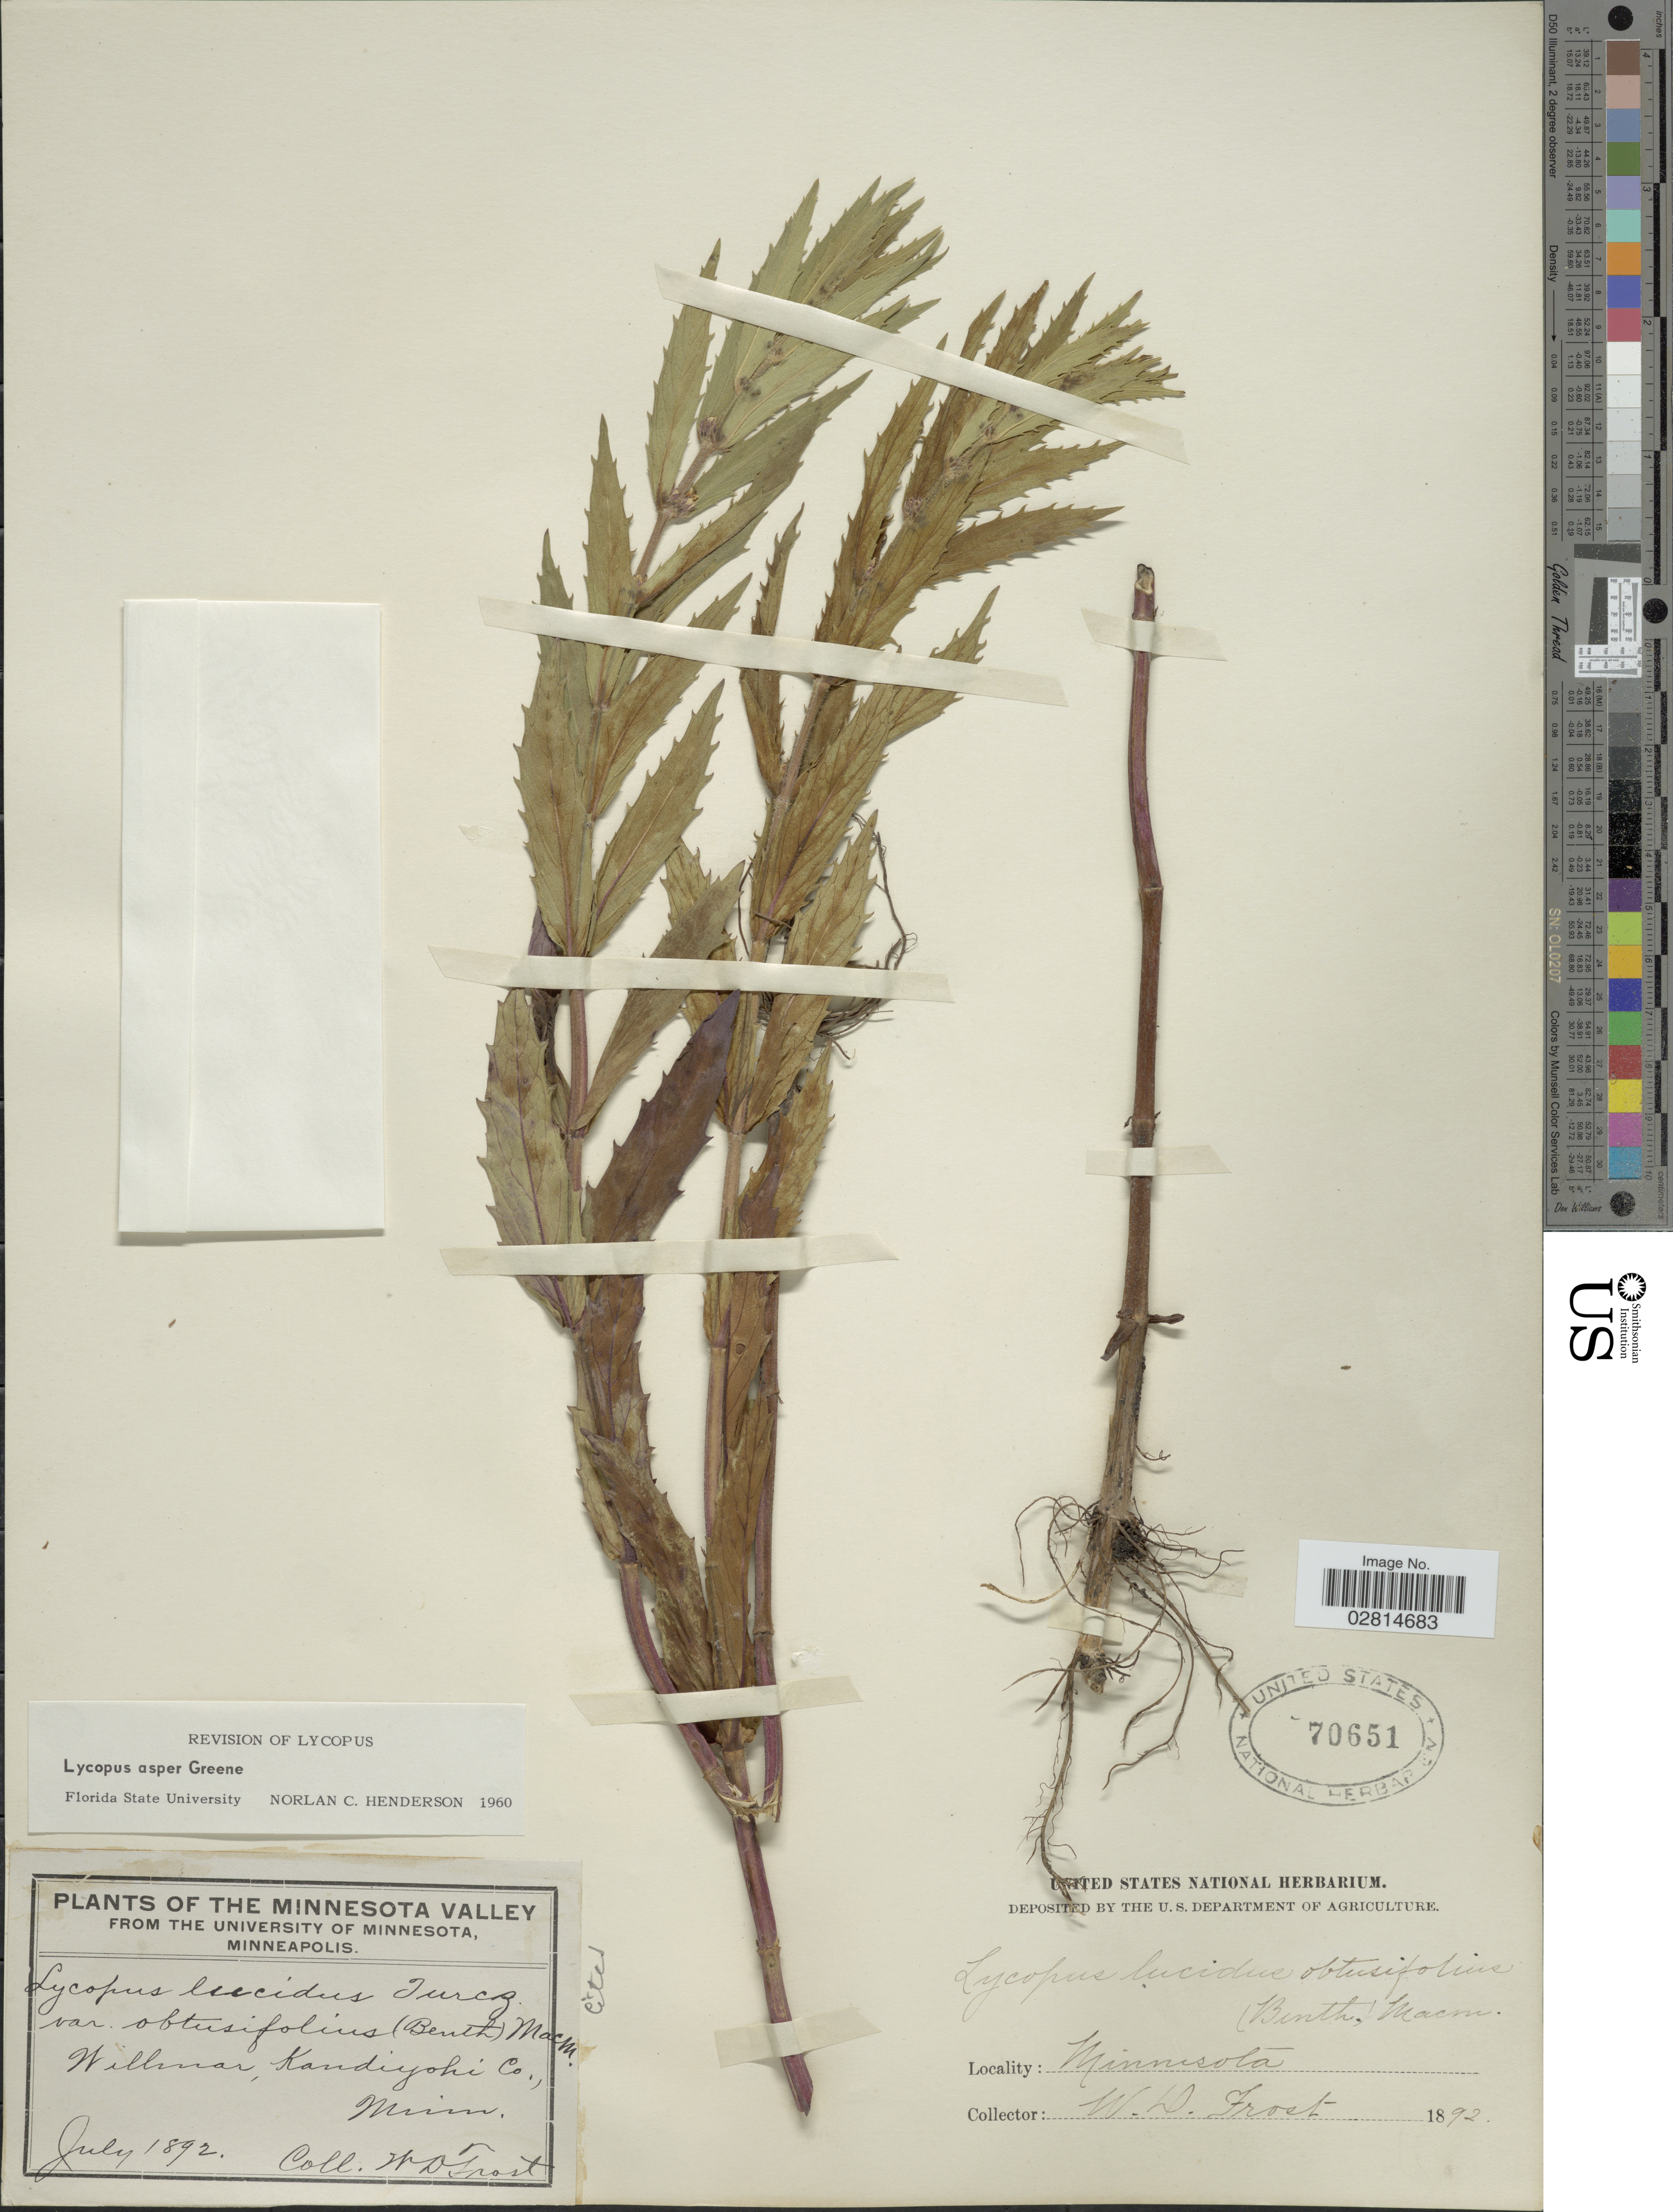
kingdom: Plantae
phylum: Tracheophyta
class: Magnoliopsida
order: Lamiales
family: Lamiaceae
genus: Lycopus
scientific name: Lycopus asper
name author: Greene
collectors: W. Frost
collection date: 1892-07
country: United States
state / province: Minnesota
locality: Minnesota Valley. Willmar, Kandiyohi Co.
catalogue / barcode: US 70651